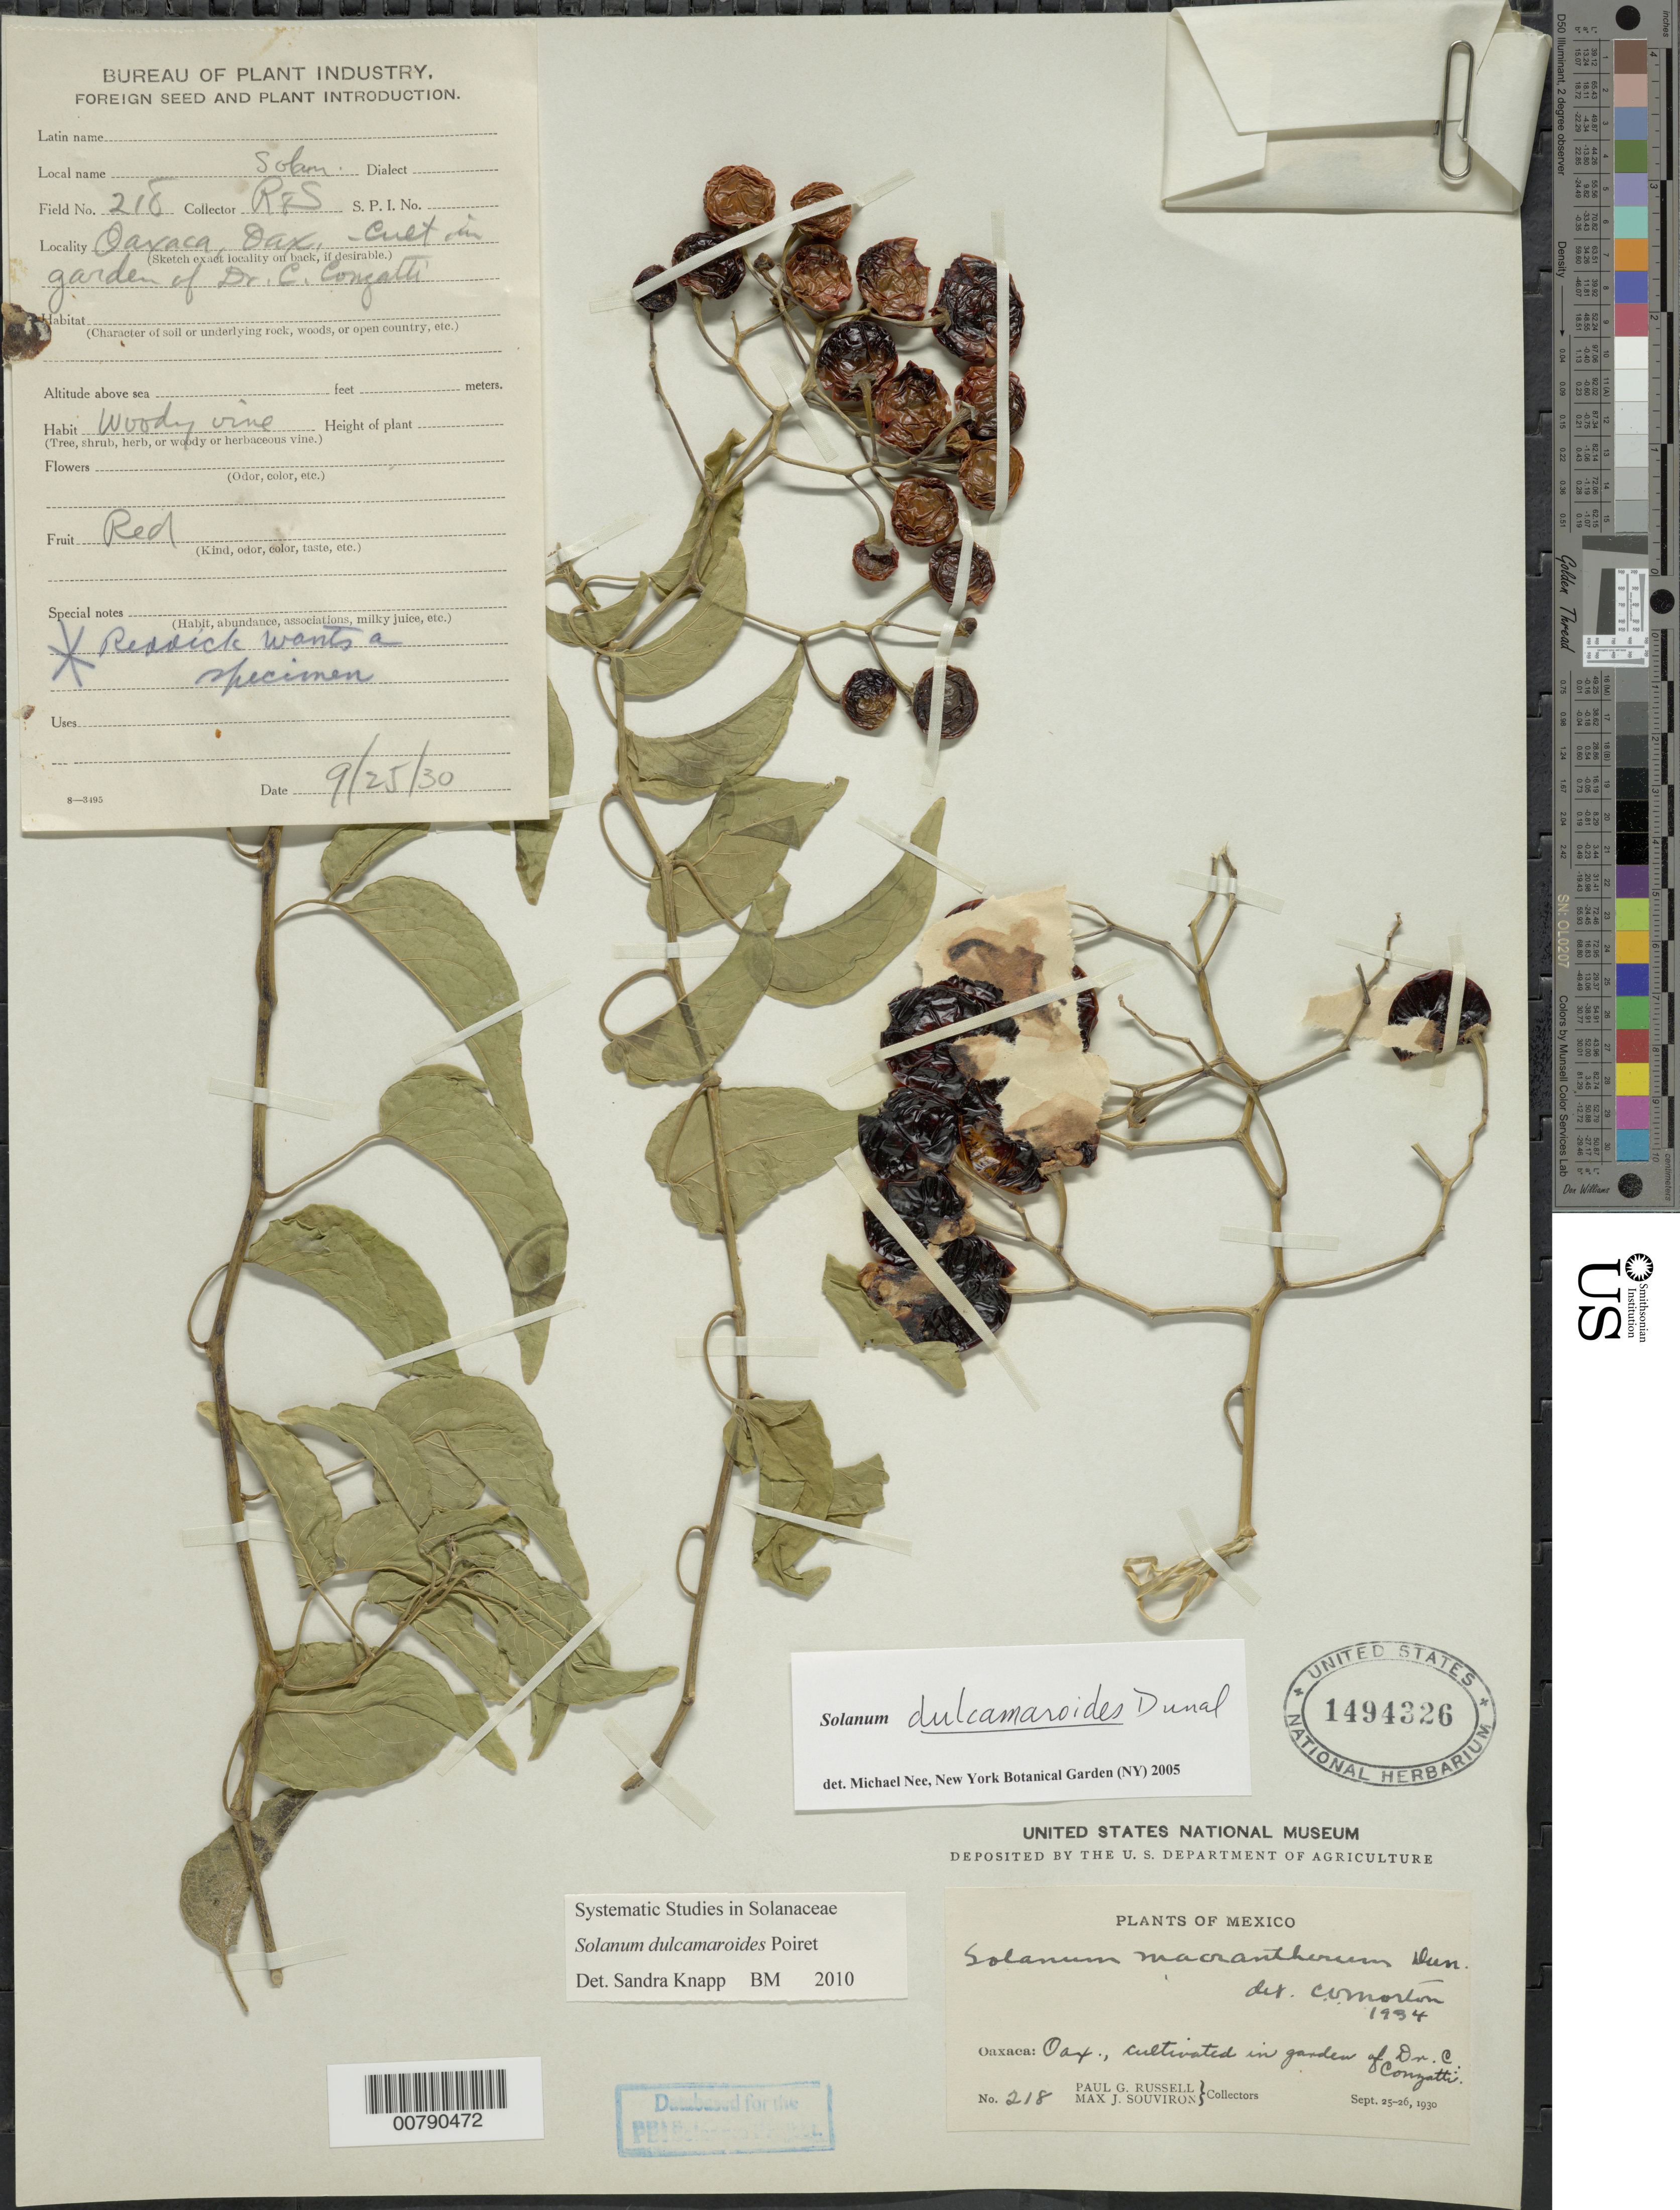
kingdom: Plantae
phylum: Tracheophyta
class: Magnoliopsida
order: Solanales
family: Solanaceae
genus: Solanum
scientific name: Solanum dulcamaroides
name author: Dunal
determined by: Knapp, S. D.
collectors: P. G. Russell & M. J. Souviron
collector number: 218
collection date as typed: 25 Sep 1930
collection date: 1930-09-25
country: Mexico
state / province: Oaxaca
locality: cultivated in the garden of Dr. C. Conzatti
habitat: in garden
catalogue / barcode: US 1494326